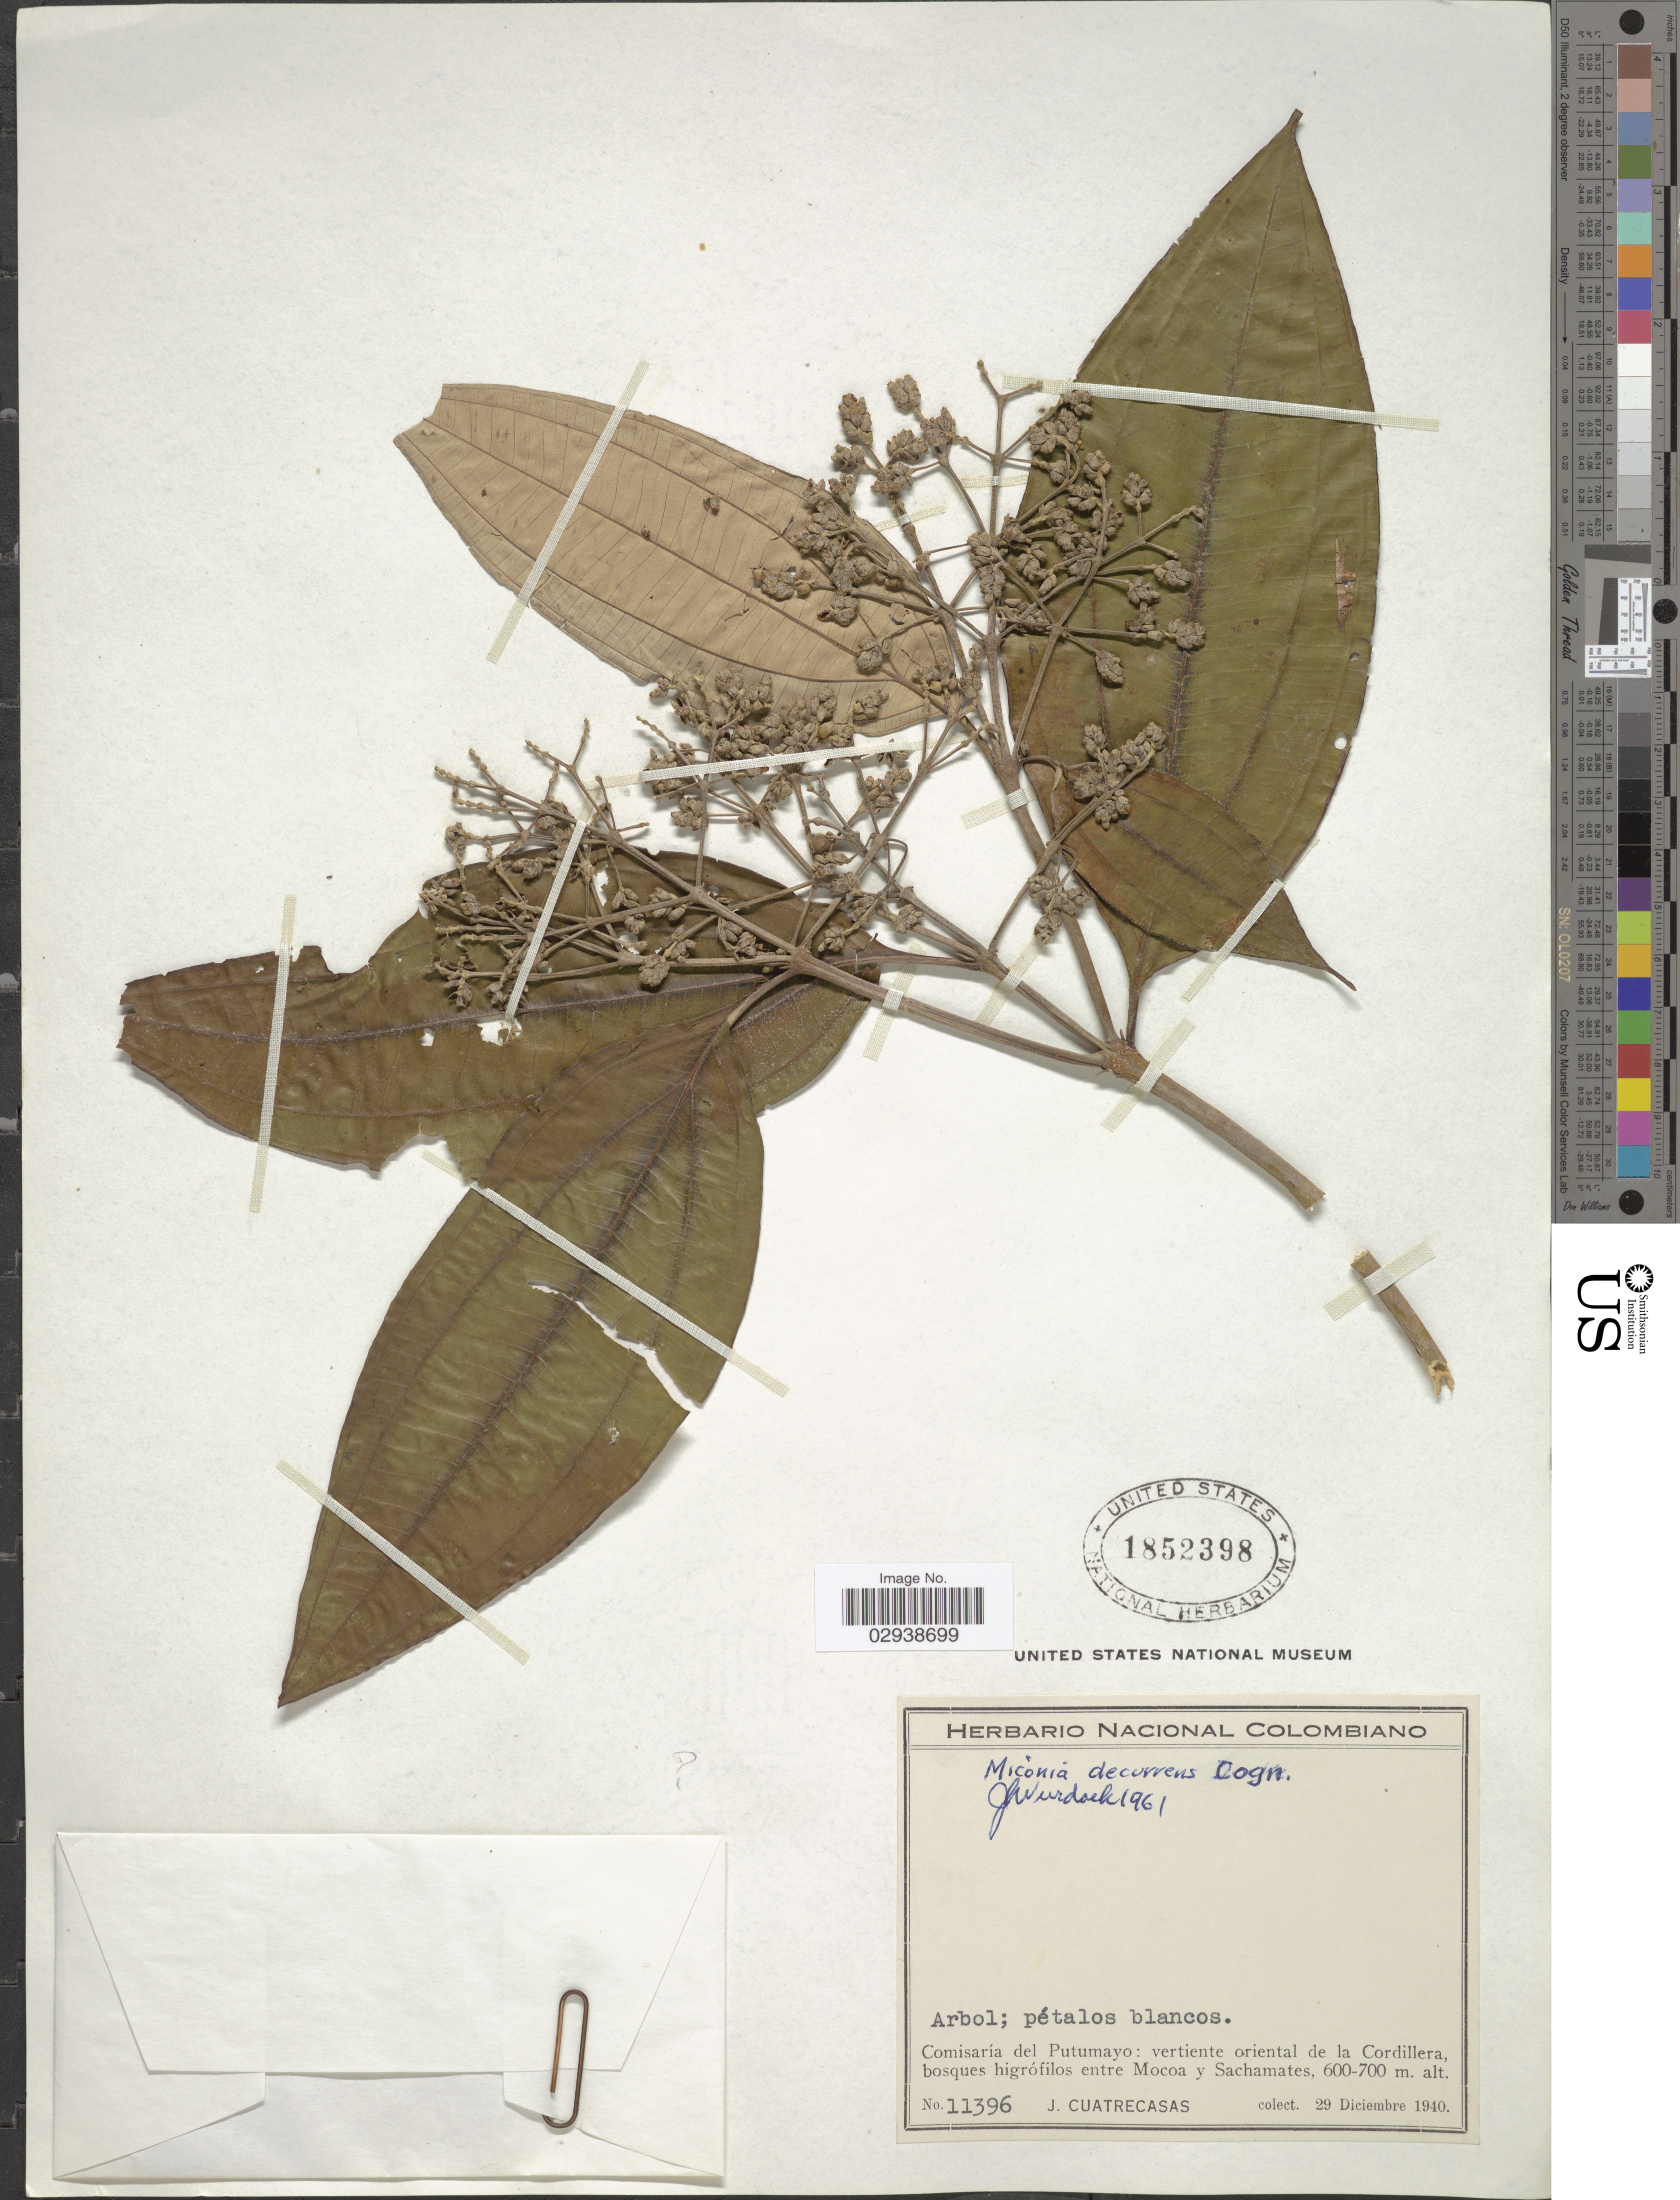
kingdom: Plantae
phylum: Tracheophyta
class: Magnoliopsida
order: Myrtales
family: Melastomataceae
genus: Miconia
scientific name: Miconia decurrens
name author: Cogn.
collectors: J. Cuatrecasas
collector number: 11396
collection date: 1940-12-29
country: Colombia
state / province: Putumayo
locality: Comisaría del Putumayo: vertiente oriental de la Cordillera, bosque higrófilos entre Mocoa y Sachamates.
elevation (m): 600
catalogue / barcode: US 1852398